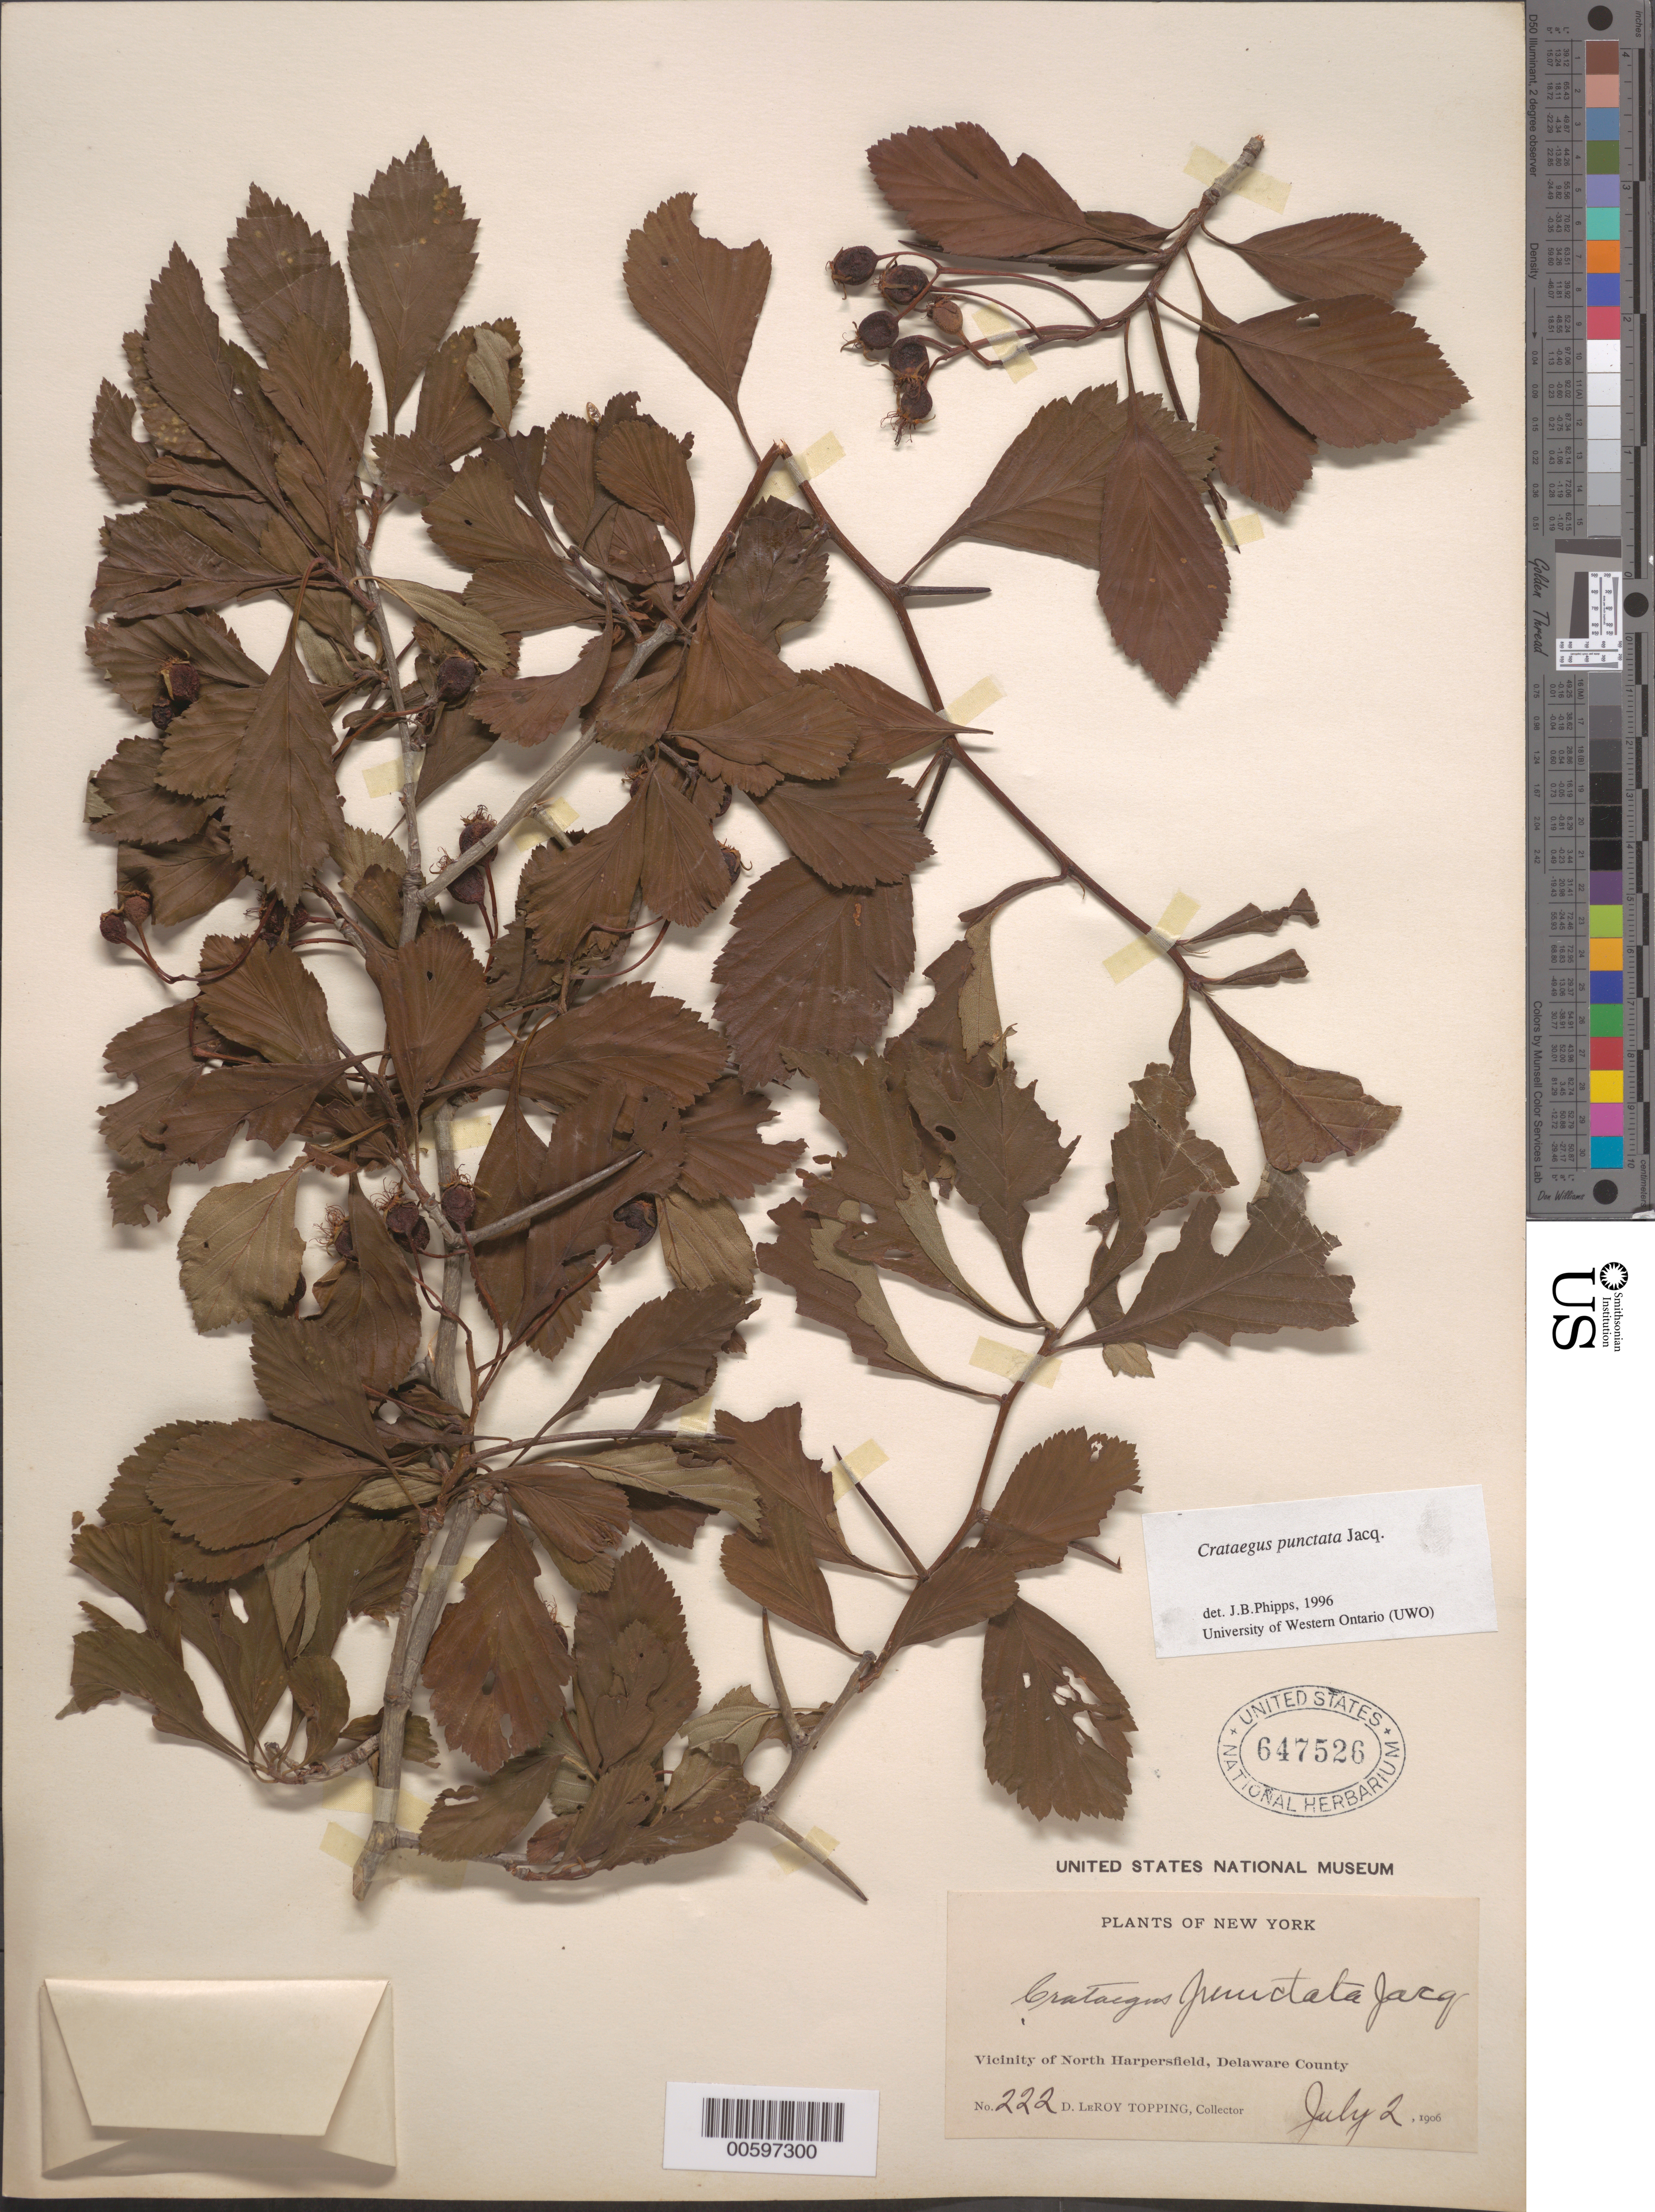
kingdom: Plantae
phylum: Tracheophyta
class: Magnoliopsida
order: Rosales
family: Rosaceae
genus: Crataegus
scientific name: Crataegus punctata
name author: Jacq.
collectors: D. L. Topping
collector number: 222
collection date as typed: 02 Jul 1906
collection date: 1906-07-02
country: United States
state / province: New York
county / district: Delaware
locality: Vicinity of North Harpersfield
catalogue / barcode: US 647526